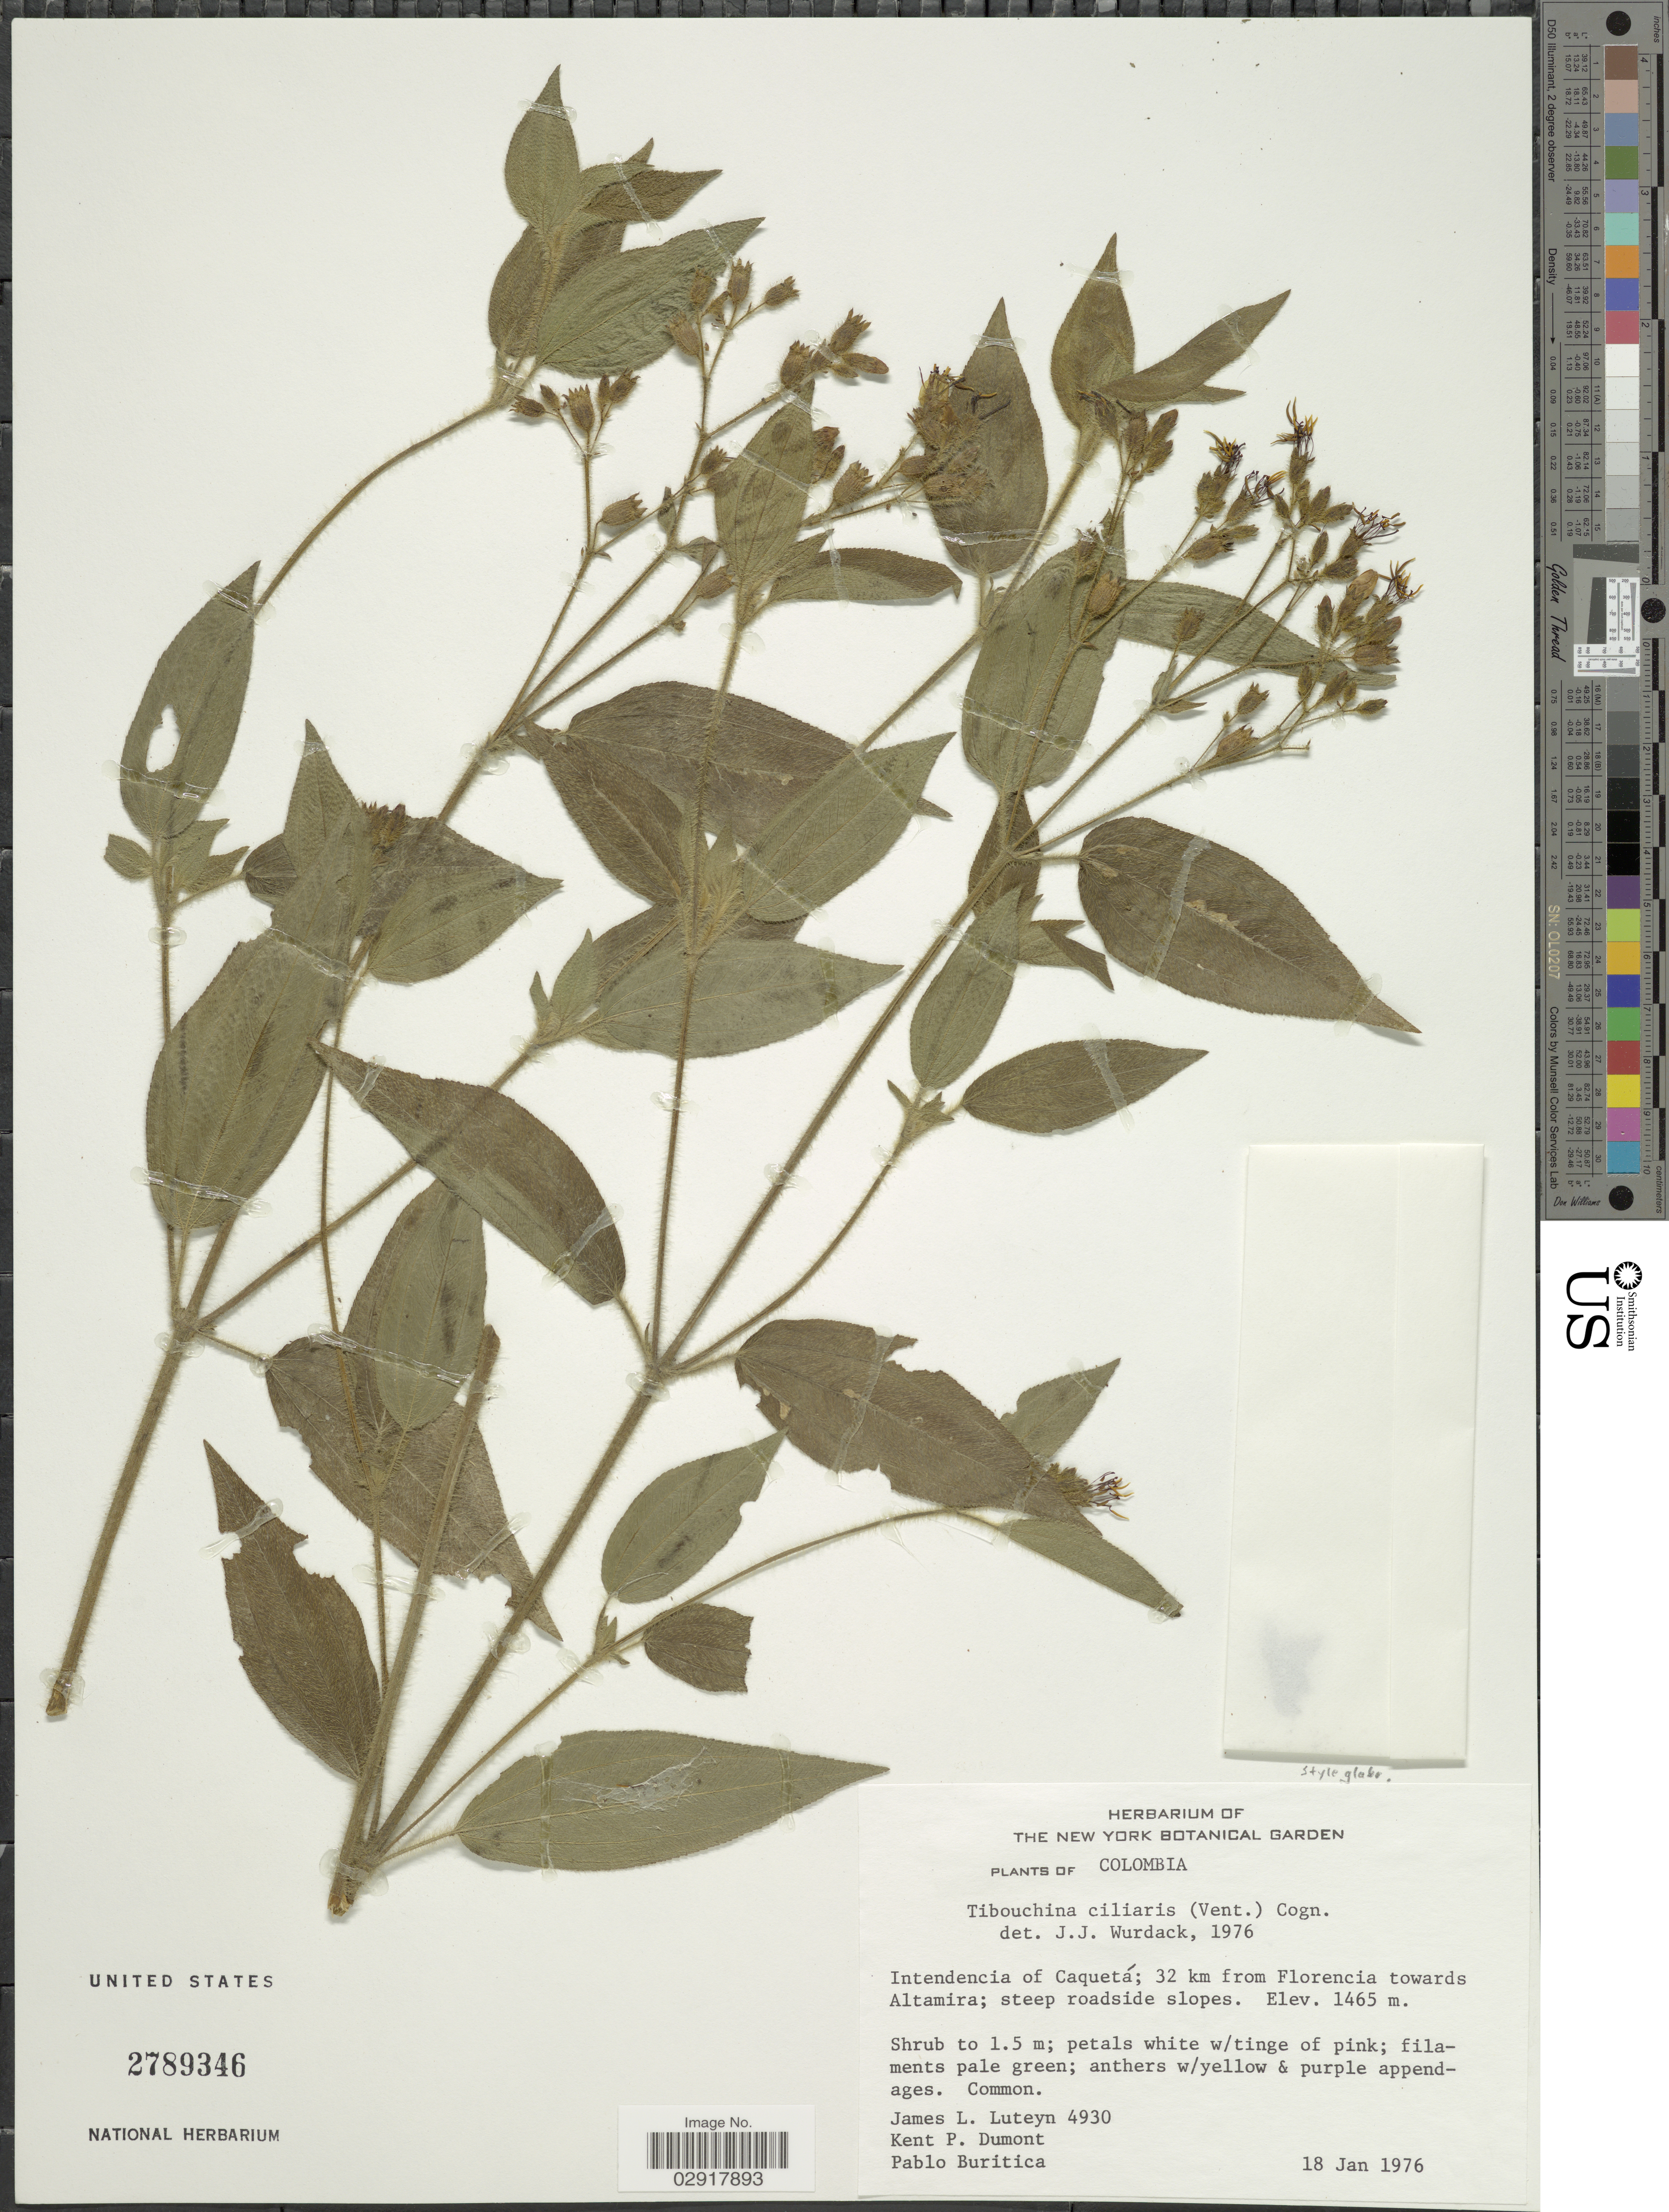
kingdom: Plantae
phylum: Tracheophyta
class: Magnoliopsida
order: Myrtales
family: Melastomataceae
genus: Chaetogastra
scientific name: Chaetogastra ciliaris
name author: (Vent.) DC.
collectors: J. L. Luteyn & P. Buritica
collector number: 4930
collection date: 1976-01-18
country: Colombia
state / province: Caquetá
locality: Intendencia of Caquetá; 32 km from Florencia towards Altamira.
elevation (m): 1465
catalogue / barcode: US 2789346